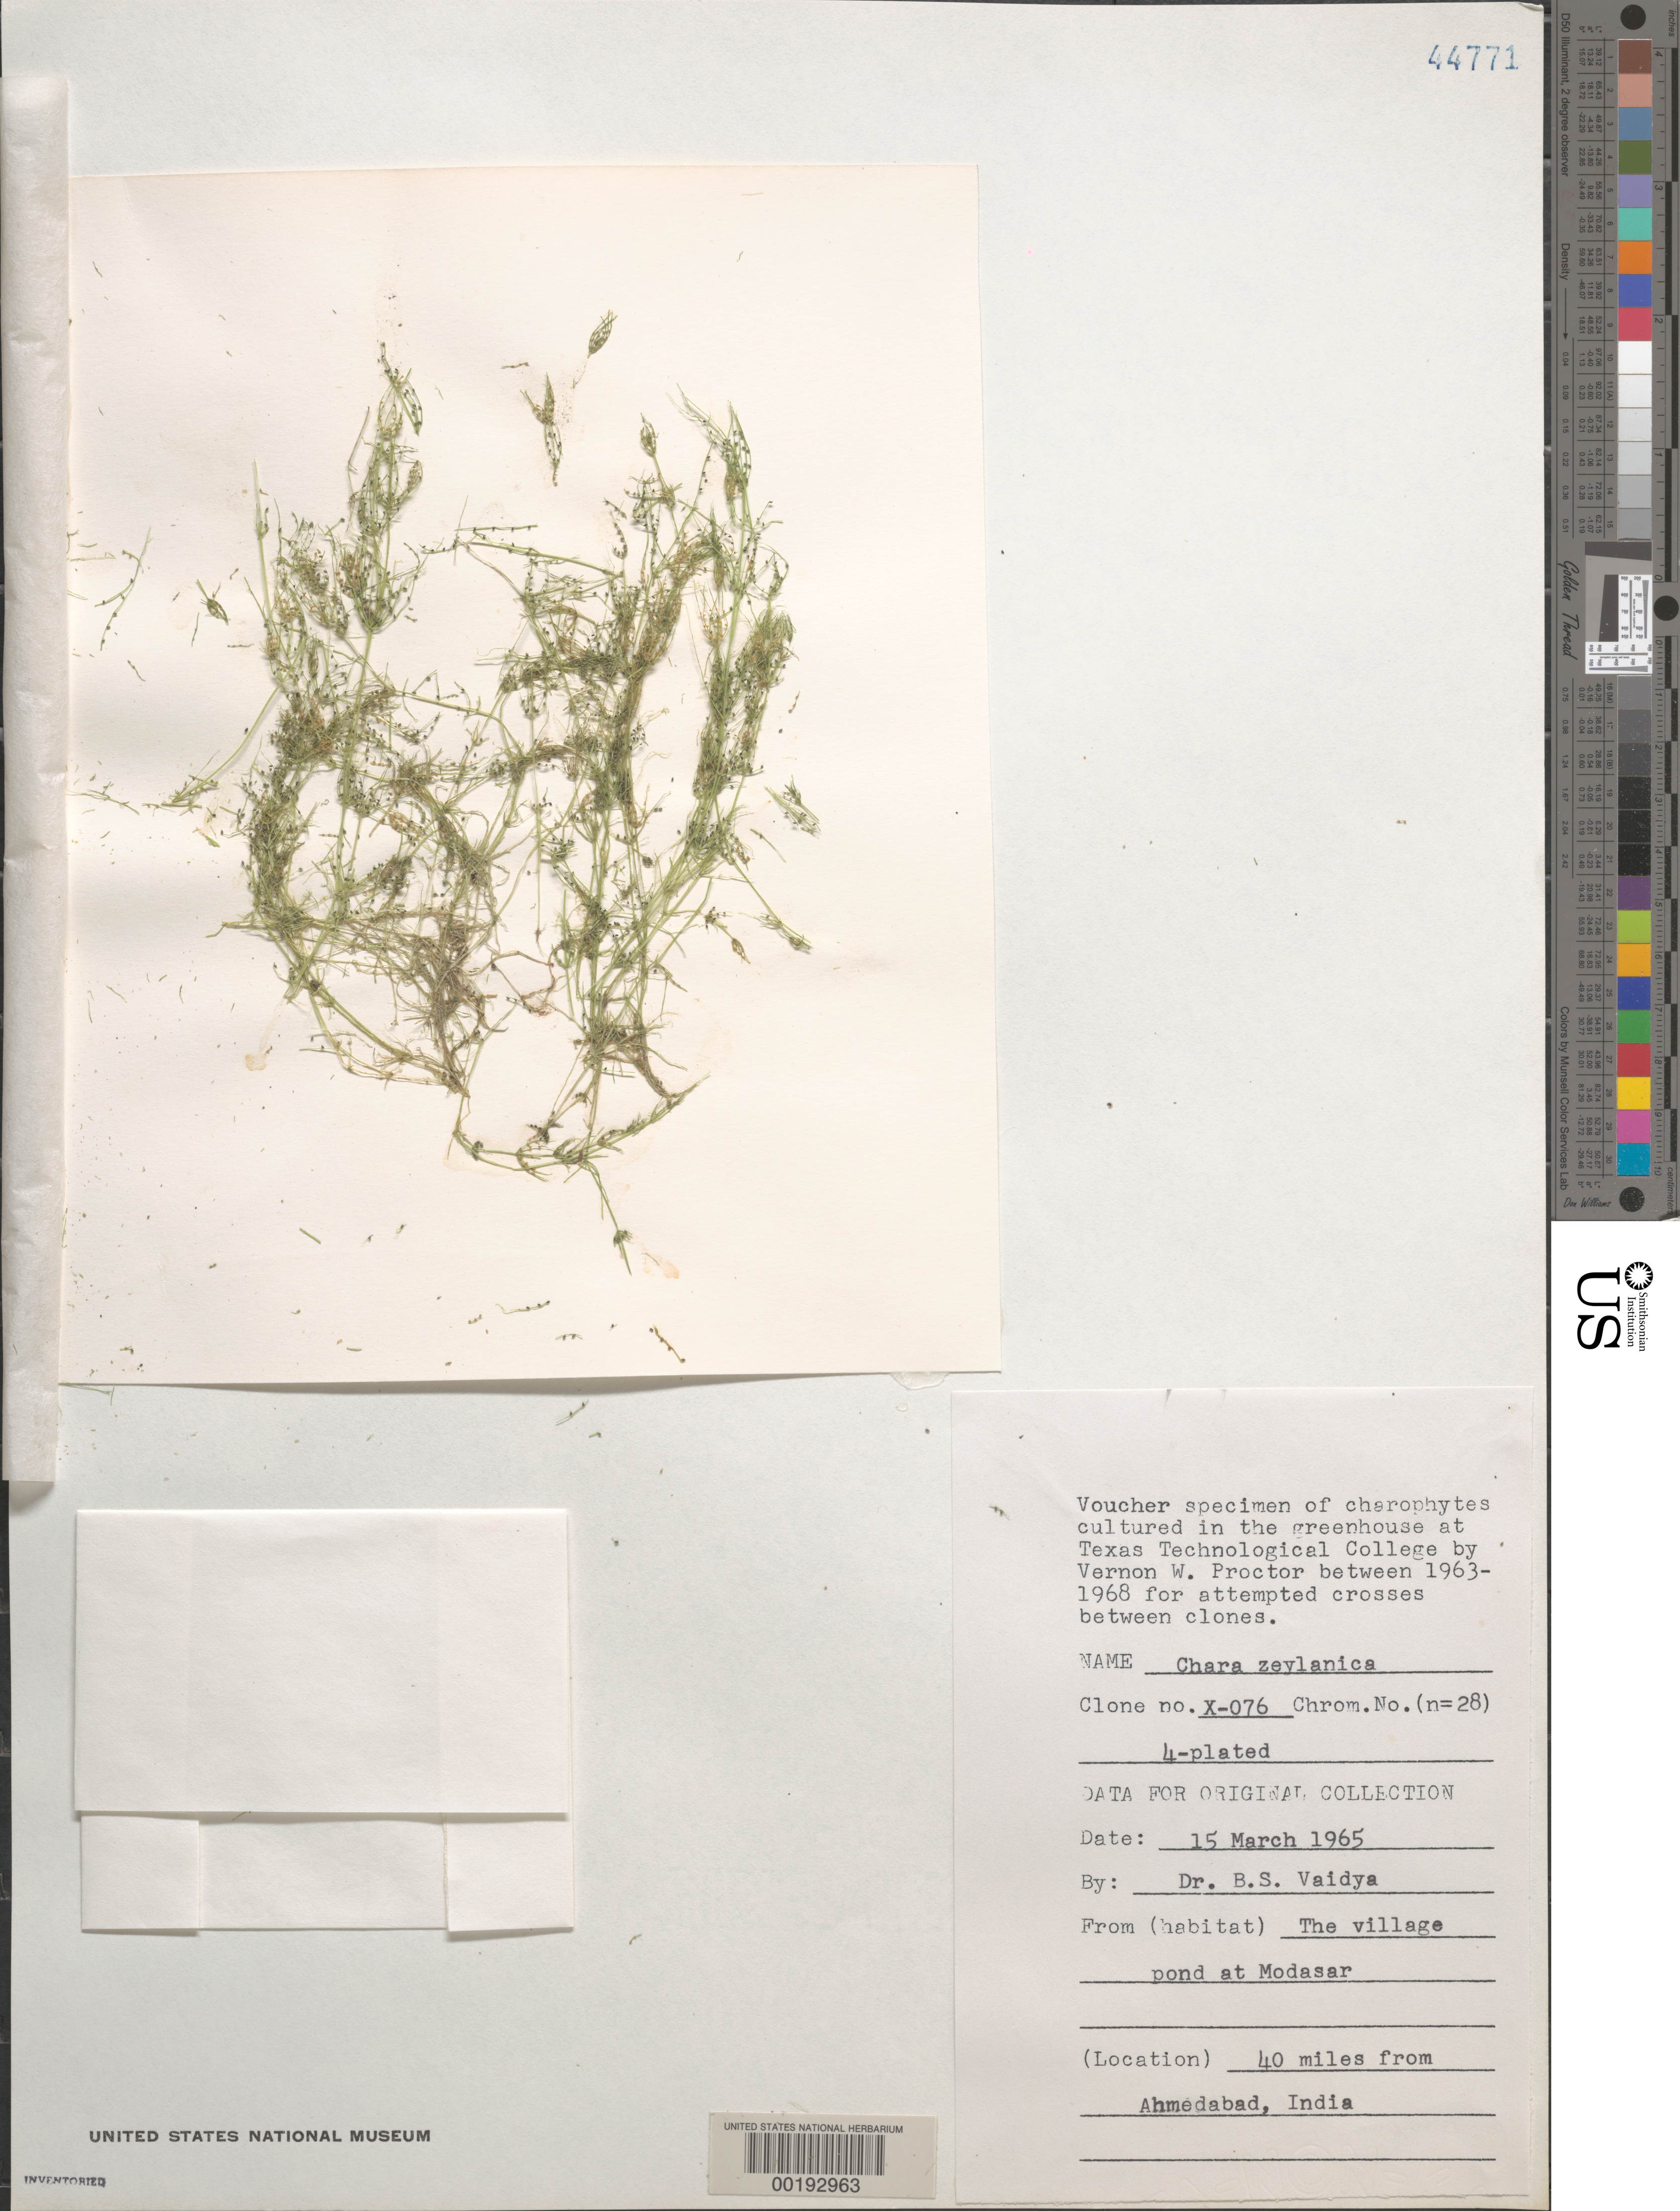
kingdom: Plantae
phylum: Charophyta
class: Charophyceae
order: Charales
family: Characeae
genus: Chara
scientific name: Chara zeylanica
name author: J.G. Klein ex Willd.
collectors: B. Vaidya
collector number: X-076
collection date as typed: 15 Mar 1965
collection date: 1965-03-15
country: India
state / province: Gujarat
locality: Modasar village pond, 40 miles northeast of ahmedabad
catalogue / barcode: US 44771